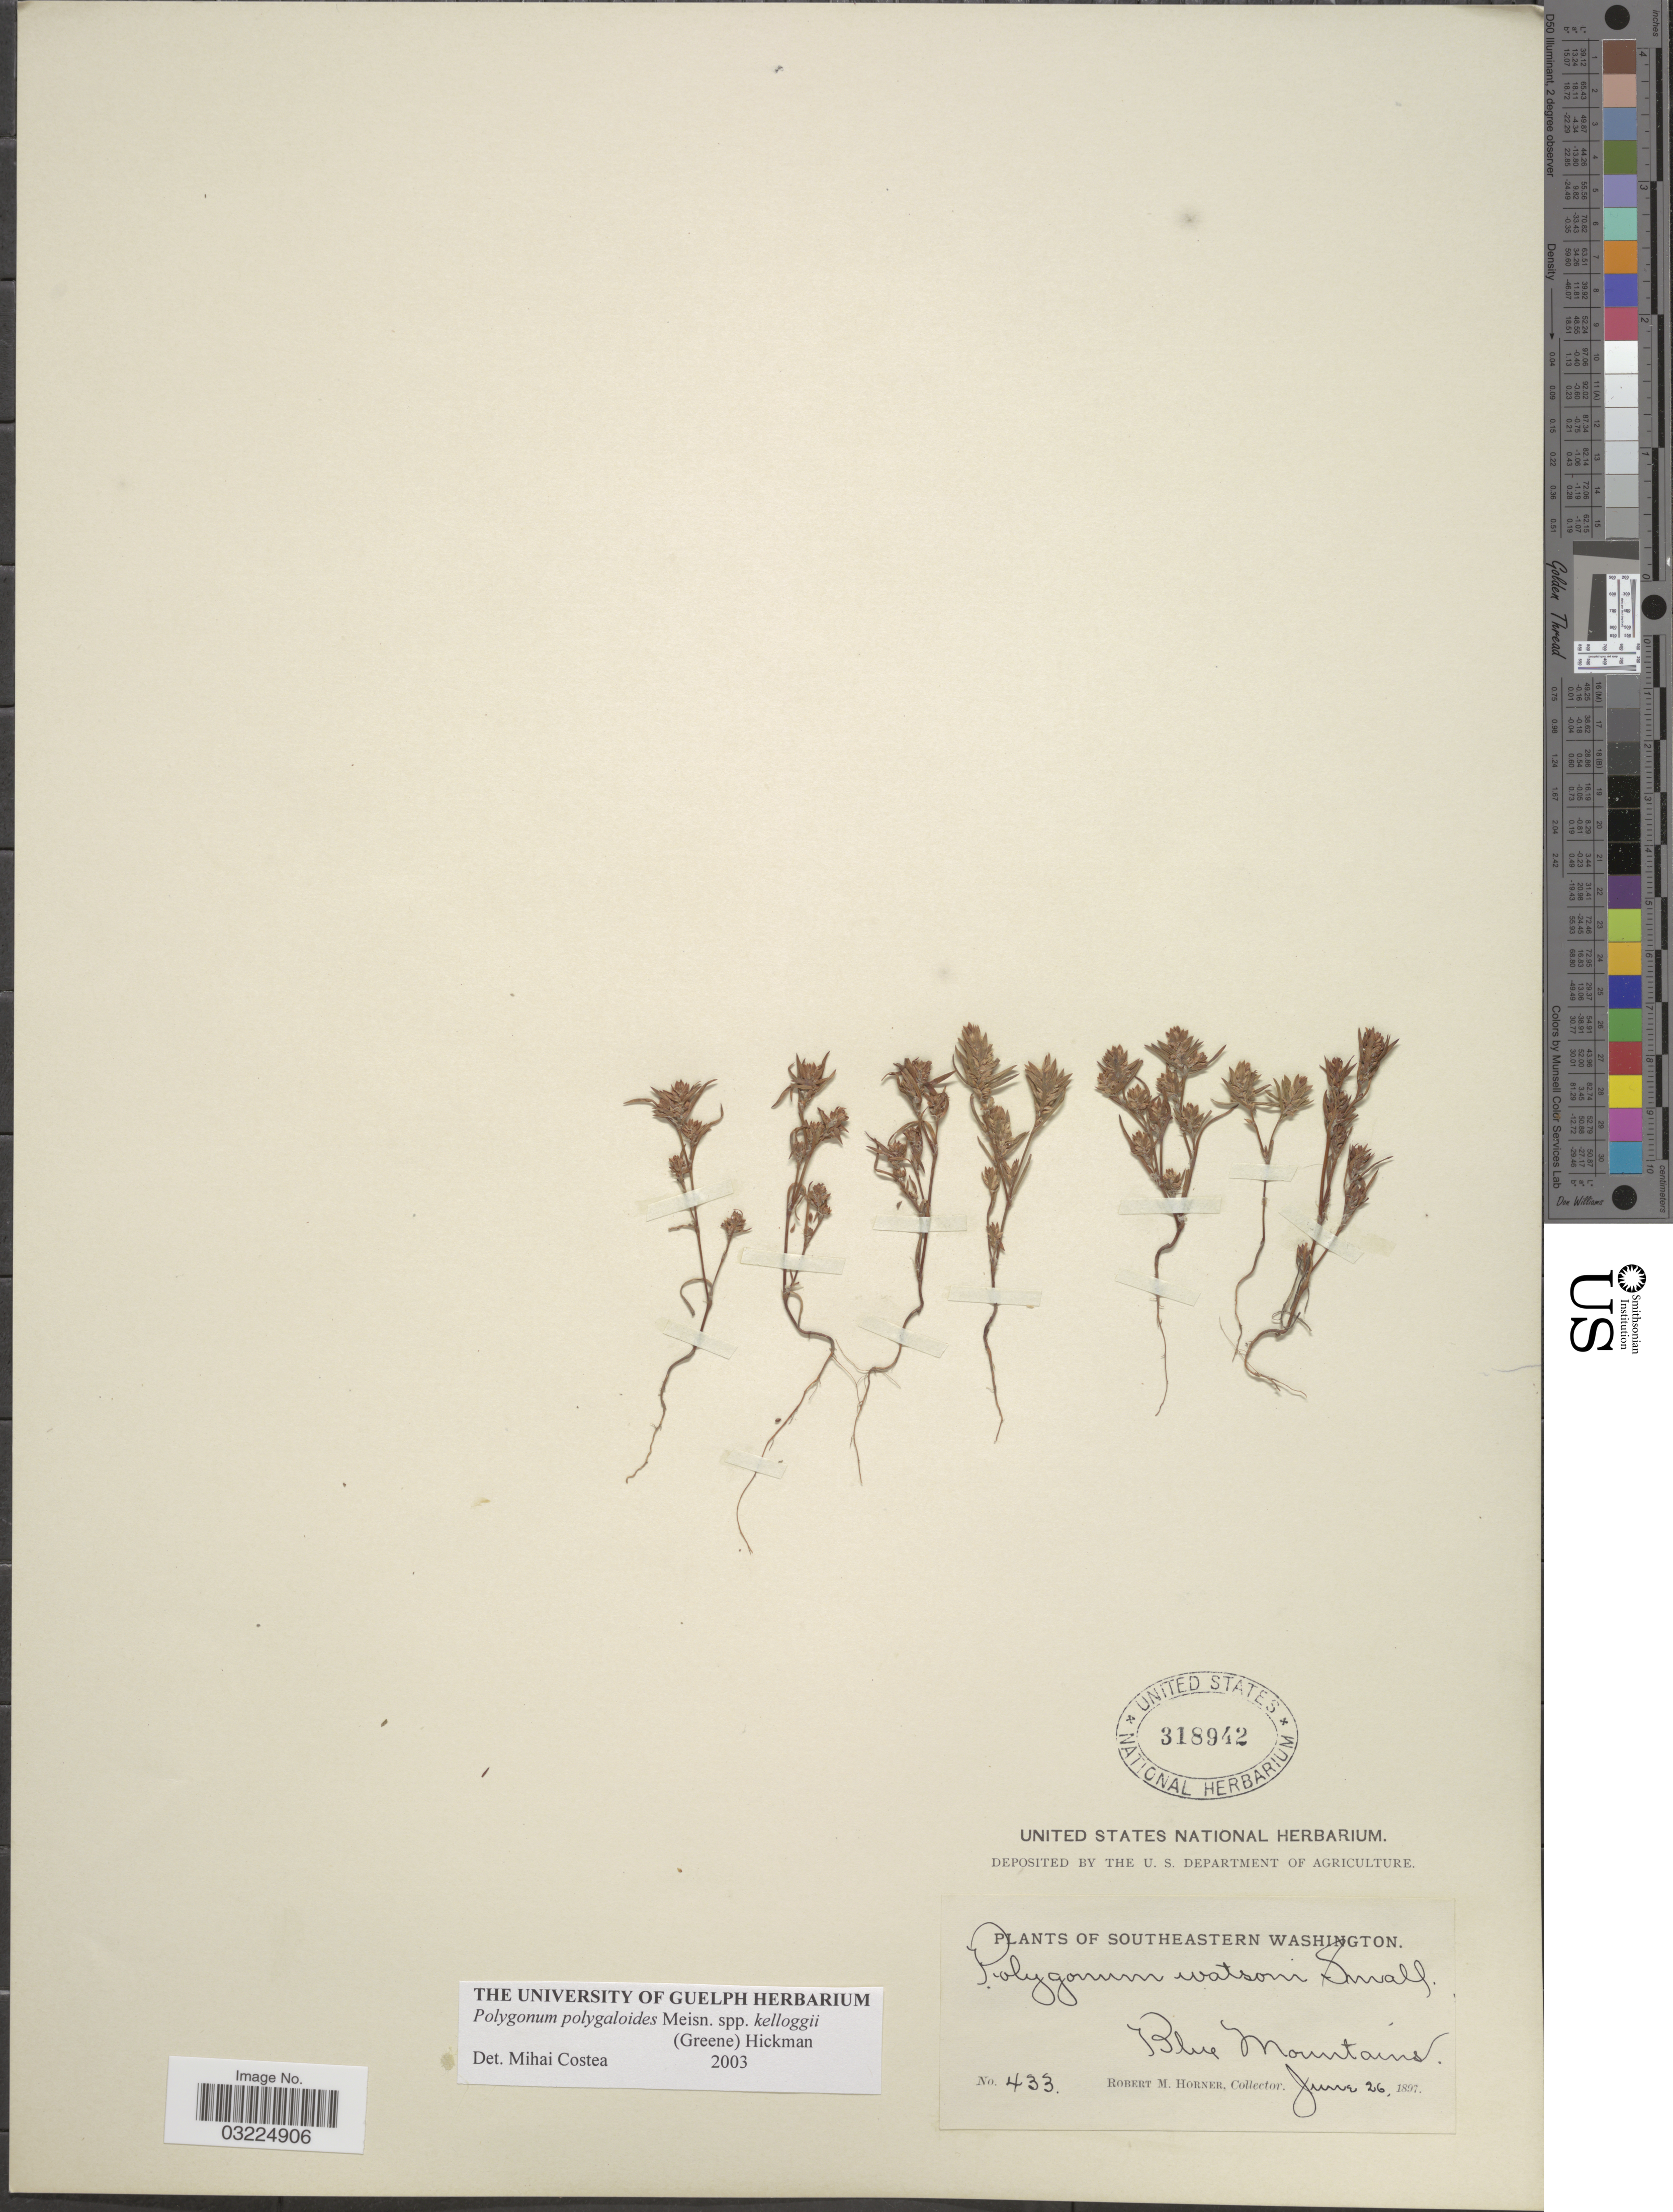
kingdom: Plantae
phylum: Tracheophyta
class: Magnoliopsida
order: Caryophyllales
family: Polygonaceae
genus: Polygonum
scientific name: Polygonum polygaloides subsp. kelloggii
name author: (Greene) Hickman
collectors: R. Horner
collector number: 433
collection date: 1897-06-26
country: United States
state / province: Washington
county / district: Clallam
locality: Southeastern Washington. Blue Mountains.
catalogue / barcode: US 318942